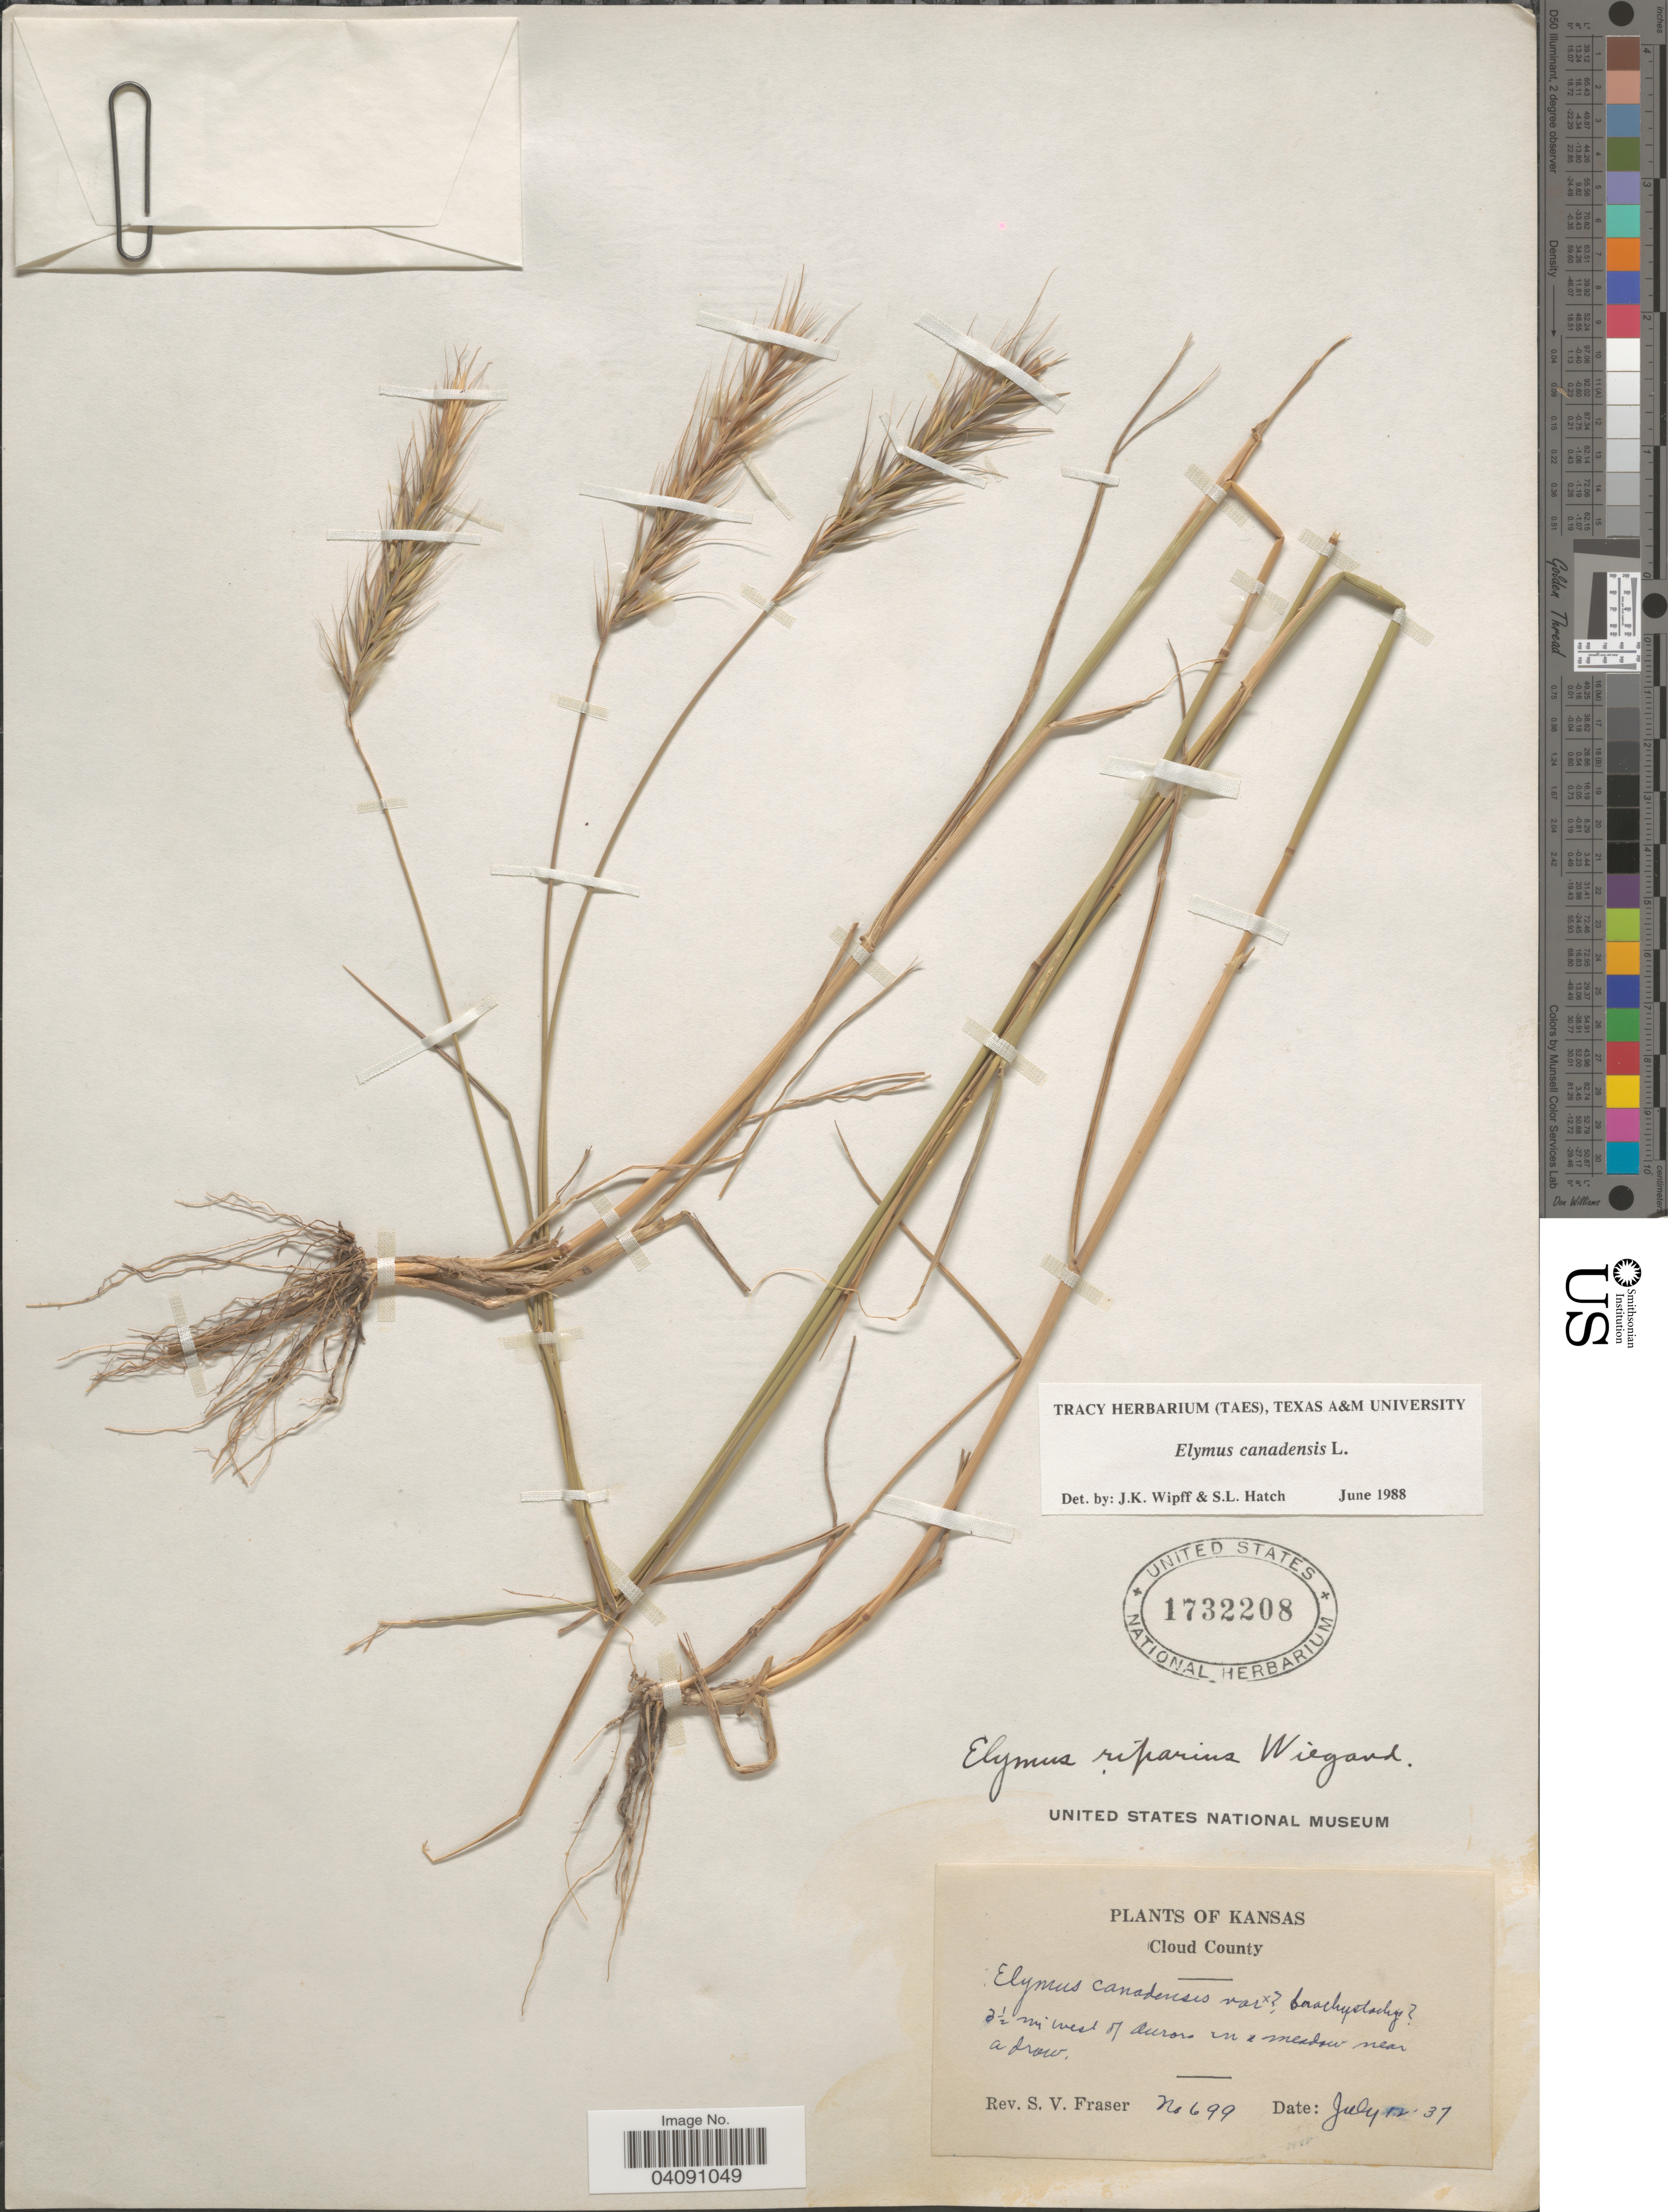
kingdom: Plantae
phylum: Tracheophyta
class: Liliopsida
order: Poales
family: Poaceae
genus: Elymus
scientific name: Elymus canadensis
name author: L.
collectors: S. Fraser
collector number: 699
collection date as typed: Transcribed d/m/y: 12/7/37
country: United States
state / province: Kansas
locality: Cloud County. 2½ mi. west of Aurora in a meadow near a draw.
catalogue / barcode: US 1732208